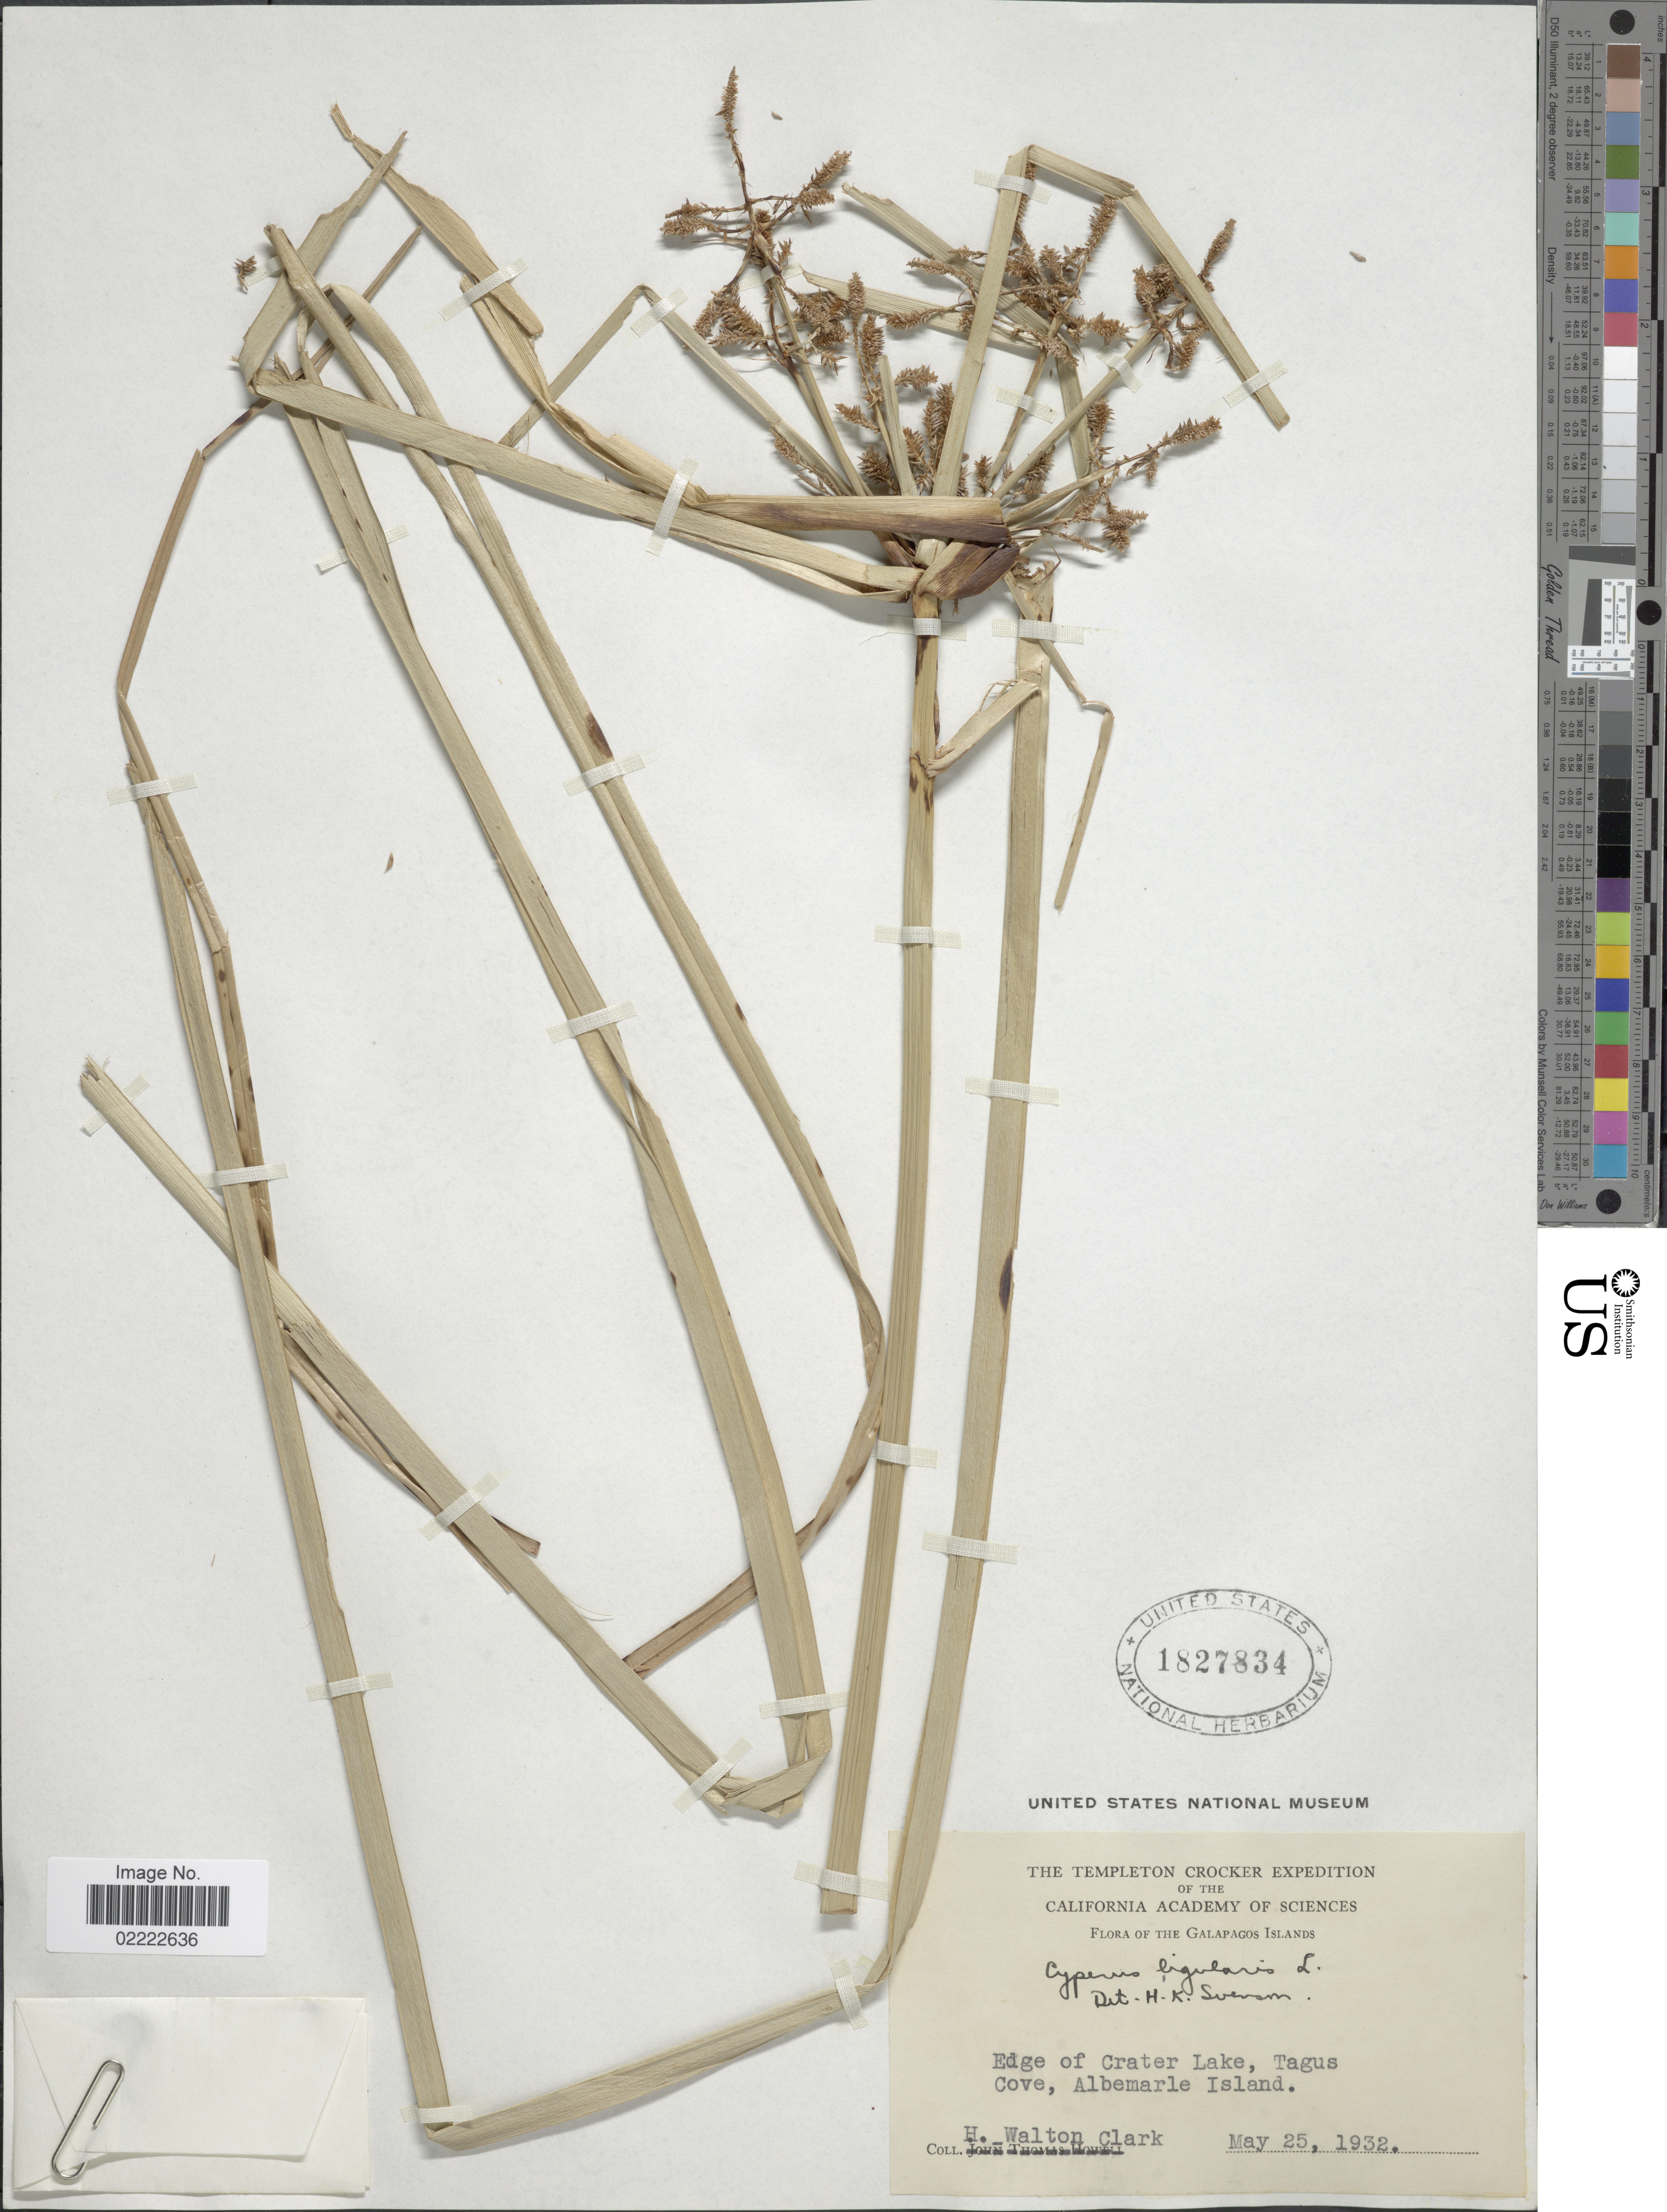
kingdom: Plantae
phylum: Tracheophyta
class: Liliopsida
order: Poales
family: Cyperaceae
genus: Cyperus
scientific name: Cyperus ligularis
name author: L.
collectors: H. W. Clark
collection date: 1932-05-25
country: Ecuador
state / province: Colón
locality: The Templeton Crocker, The Galapagos Islands, Edge of crater Lake, Tagus Cove, Albemarle Island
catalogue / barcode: US 1827834